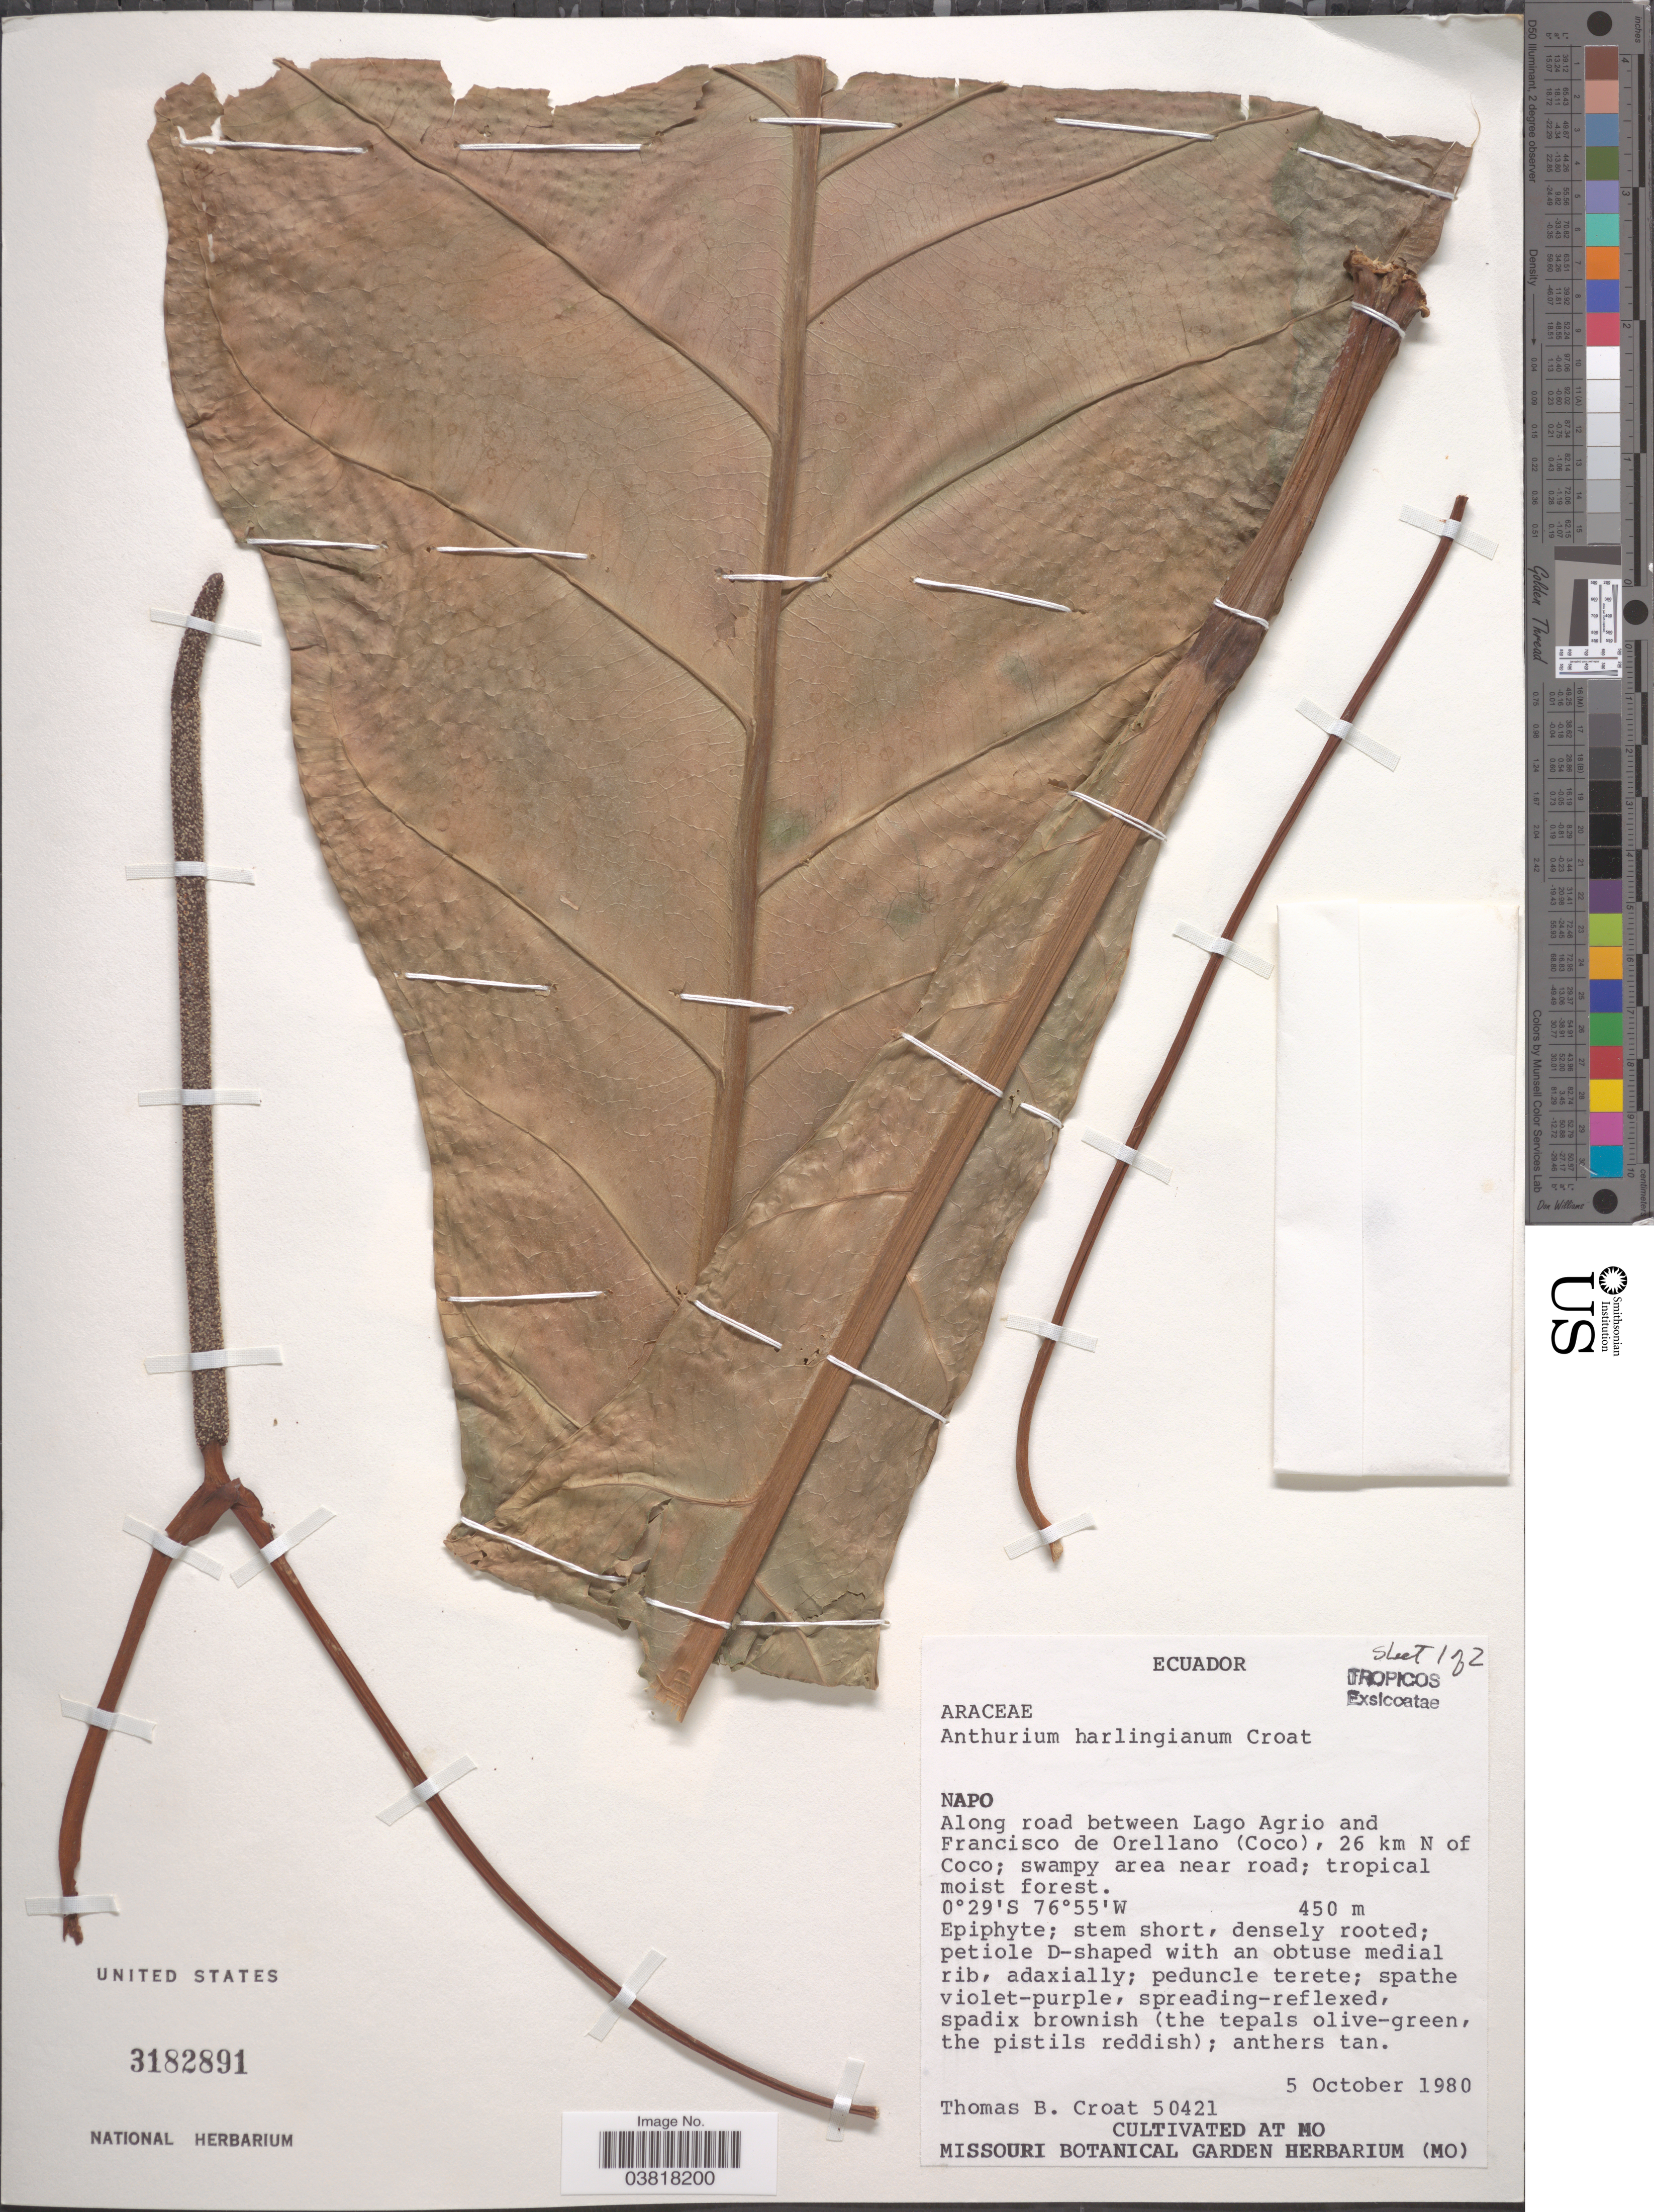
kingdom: Plantae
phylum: Tracheophyta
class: Liliopsida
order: Alismatales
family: Araceae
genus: Anthurium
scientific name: Anthurium harlingianum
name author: Croat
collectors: T. B. Croat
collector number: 50421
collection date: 1980-10-05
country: Ecuador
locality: Cultivated at Missouri Botanical Garden Herbarium. [unsure placement] Napo. Along road between Lago Agrio and Francisco de Orellano (Coco), 26 km N of Coco.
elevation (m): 450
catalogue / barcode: US 3182891